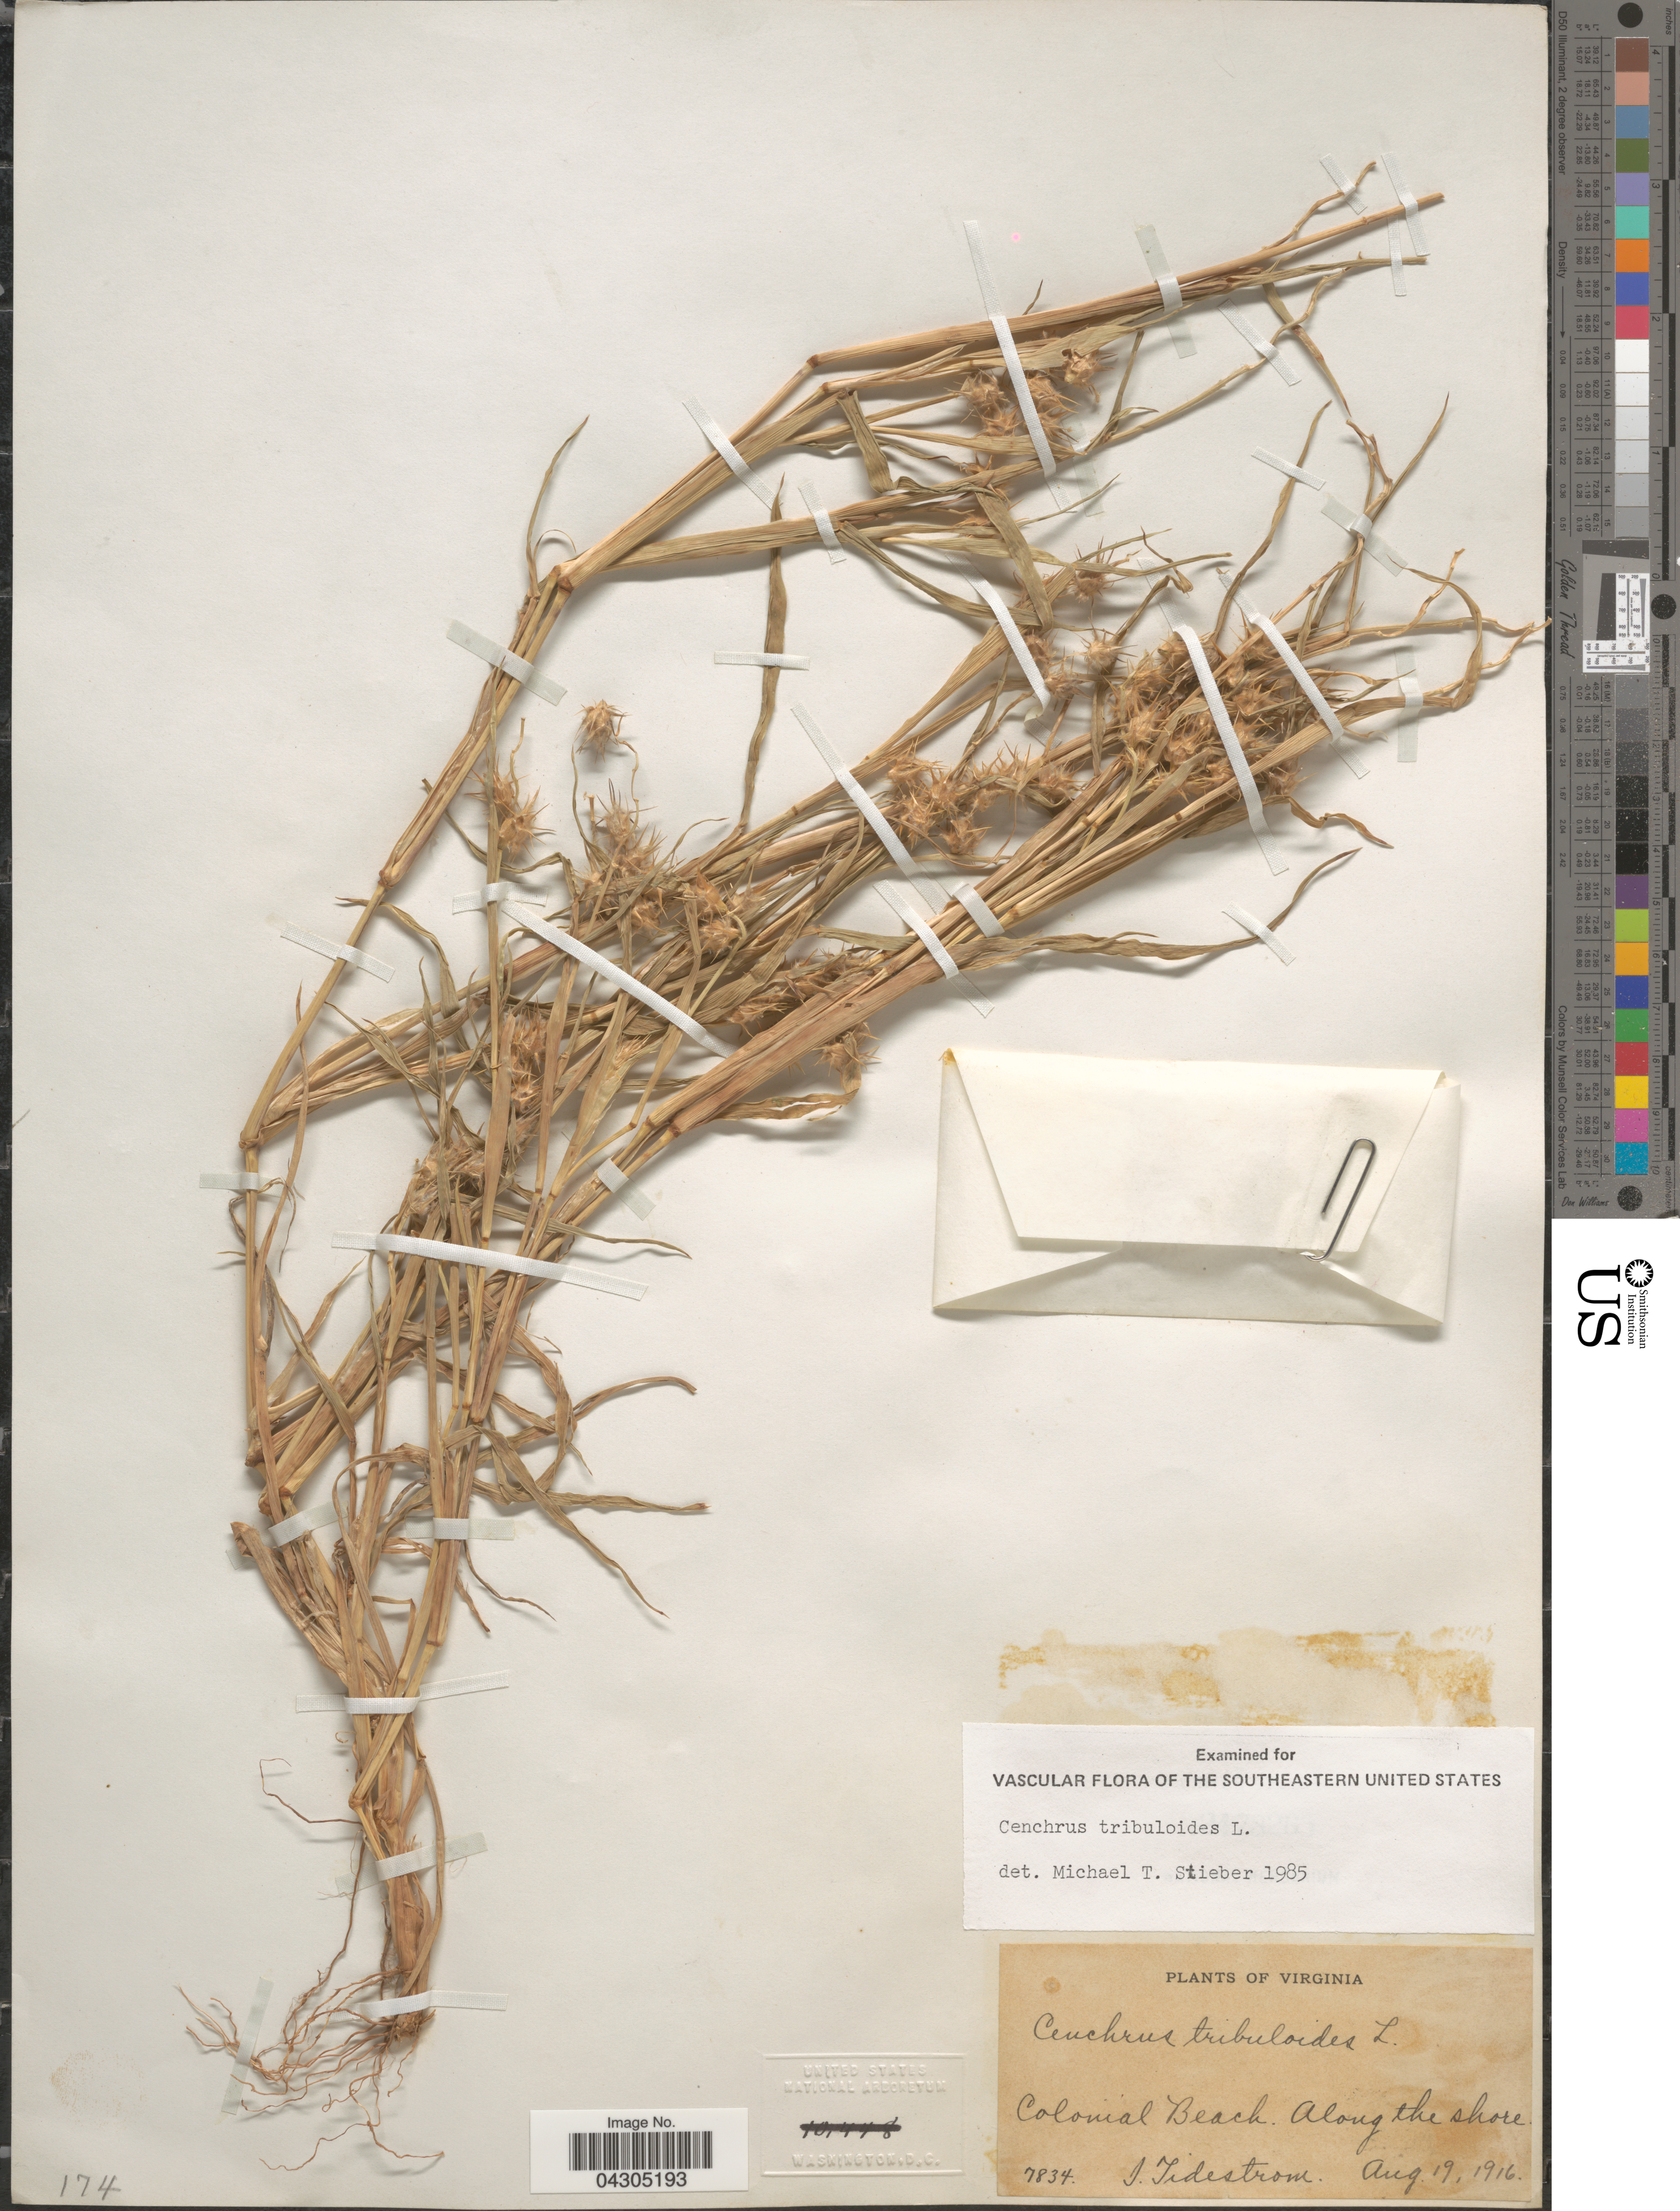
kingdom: Plantae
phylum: Tracheophyta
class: Liliopsida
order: Poales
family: Poaceae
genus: Cenchrus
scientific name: Cenchrus tribuloides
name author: L.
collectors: I. F. Tidestrom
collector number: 7834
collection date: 1916-08-19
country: United States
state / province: Virginia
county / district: Westmoreland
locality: Colonial Beach. Along the shore.